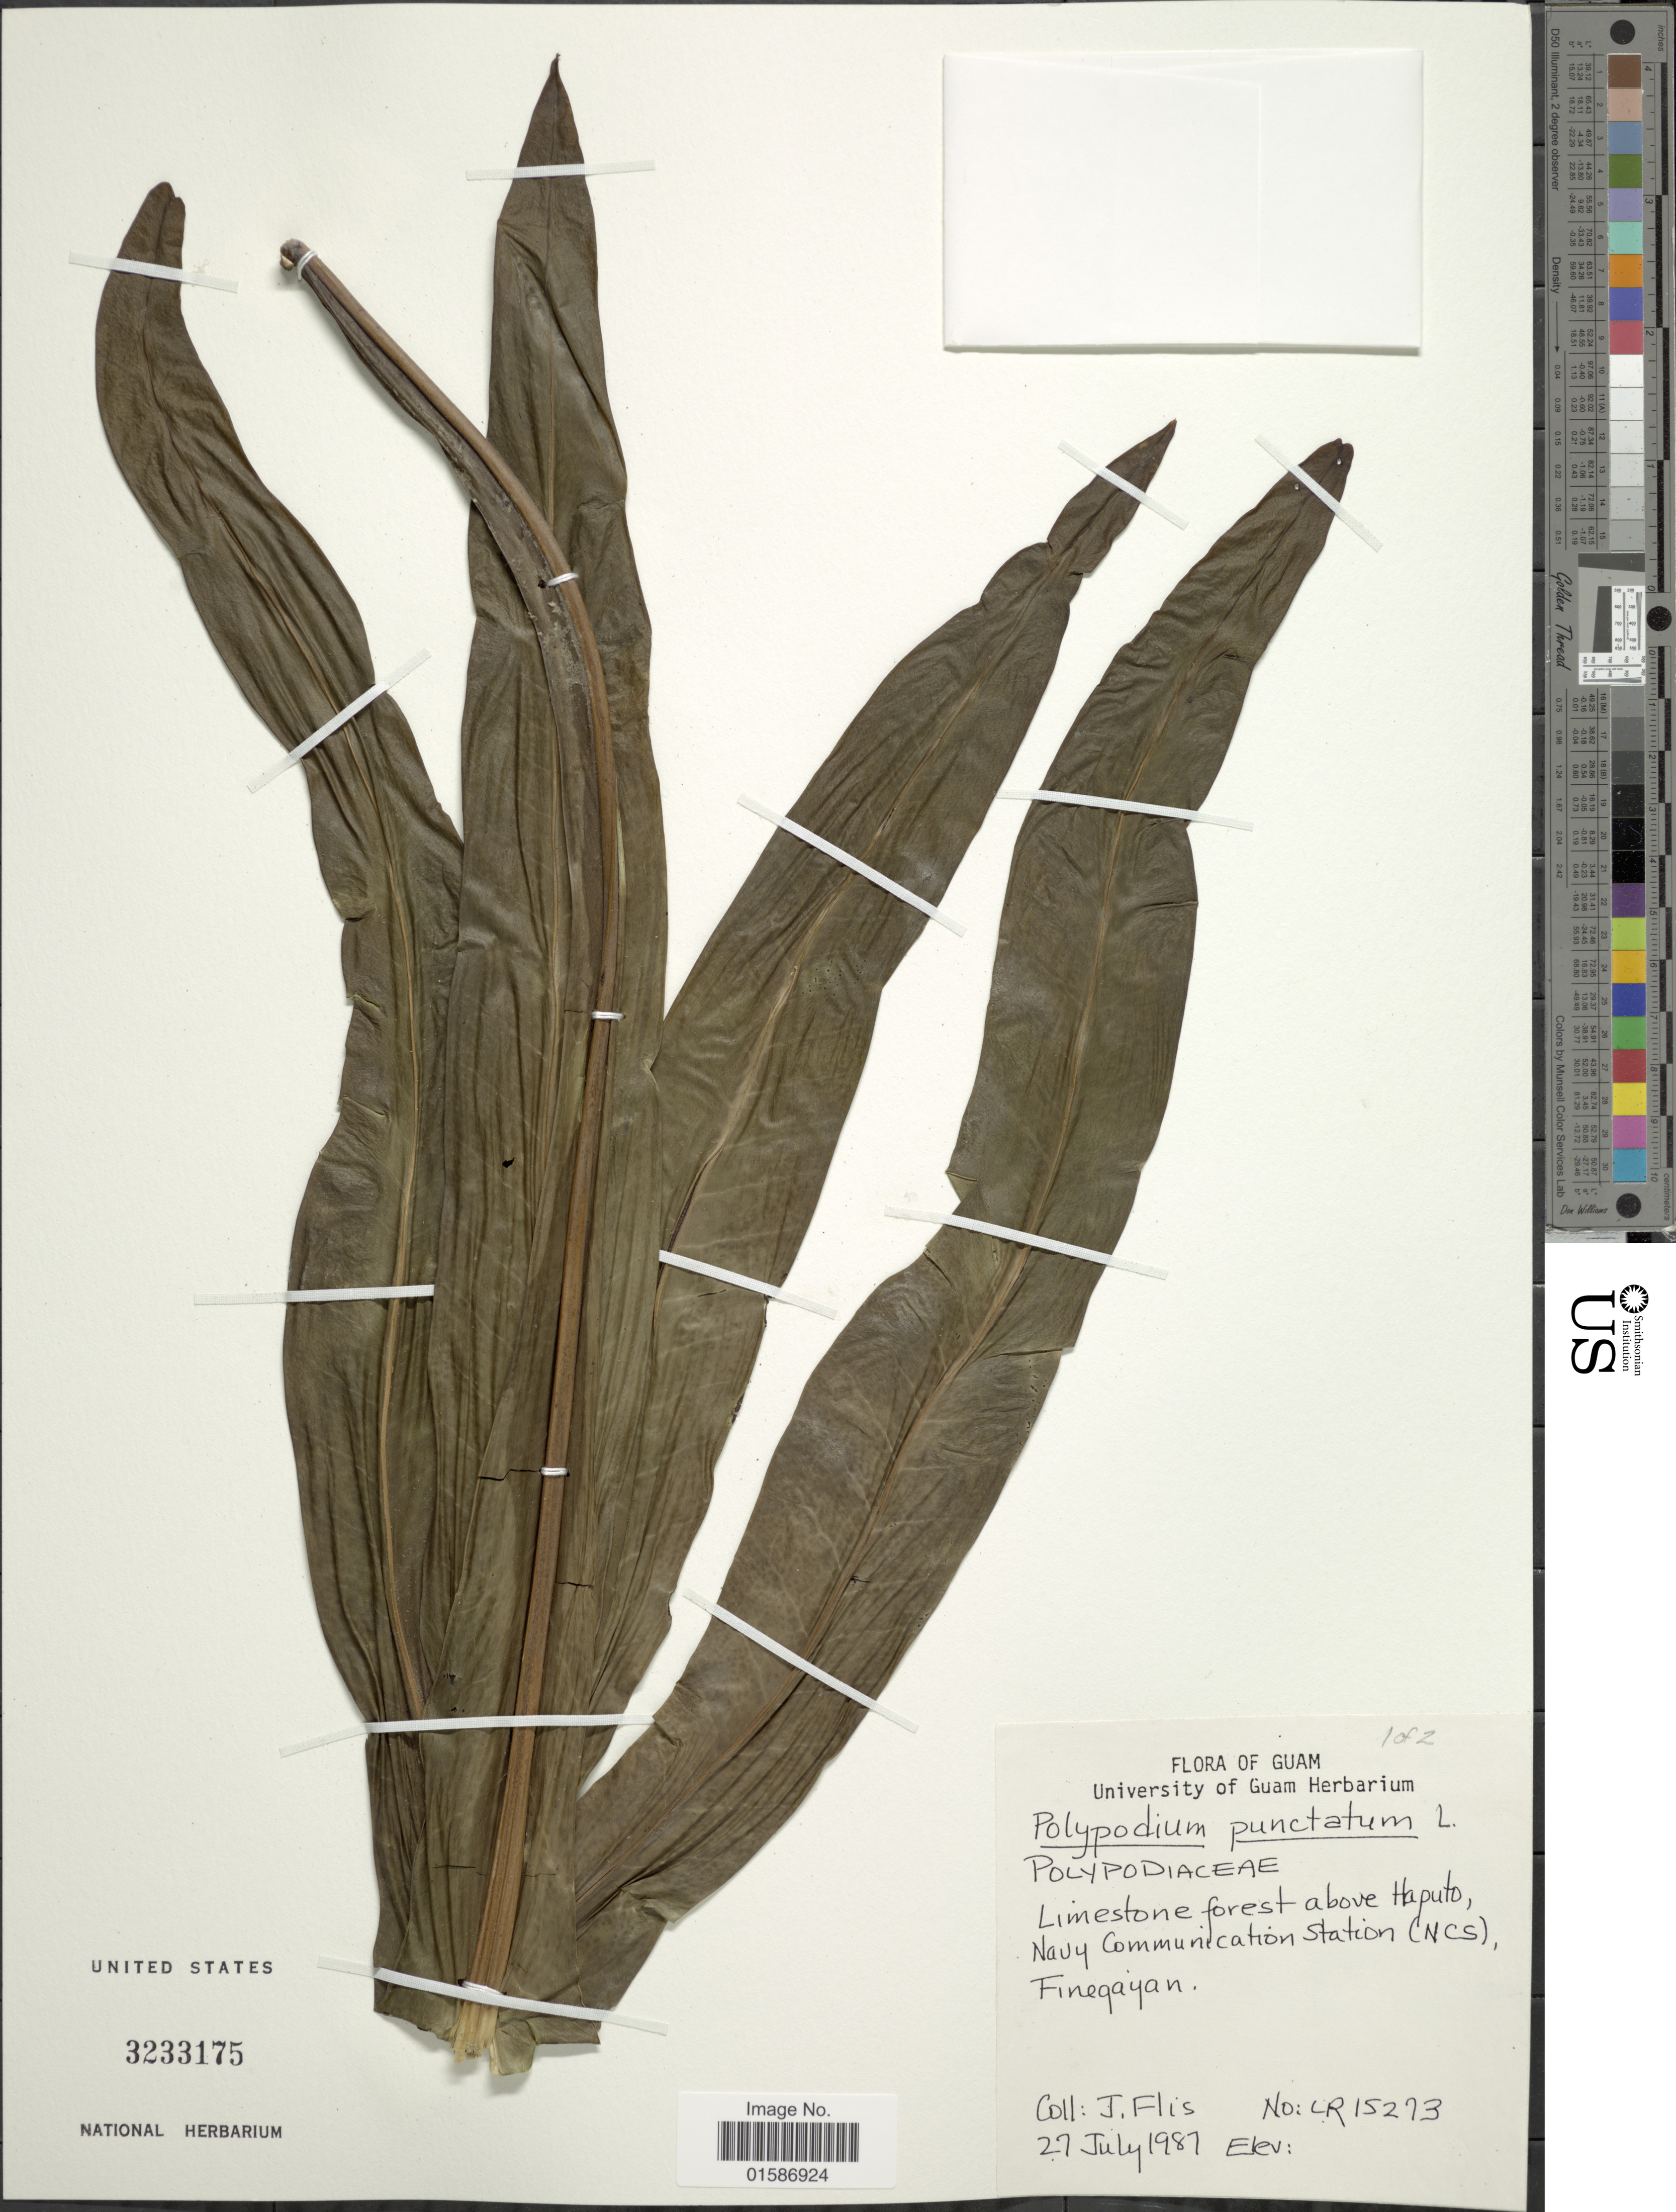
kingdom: Plantae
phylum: Tracheophyta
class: Polypodiopsida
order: Polypodiales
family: Polypodiaceae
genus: Microsorum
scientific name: Microsorum punctatum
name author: (L.) Copel.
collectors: J. Flis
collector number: LR 15273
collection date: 1987-07-27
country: Guam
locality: Limestone forest above Haputo, Navy Communication Station (NCS), Finegayan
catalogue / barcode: US 3233175